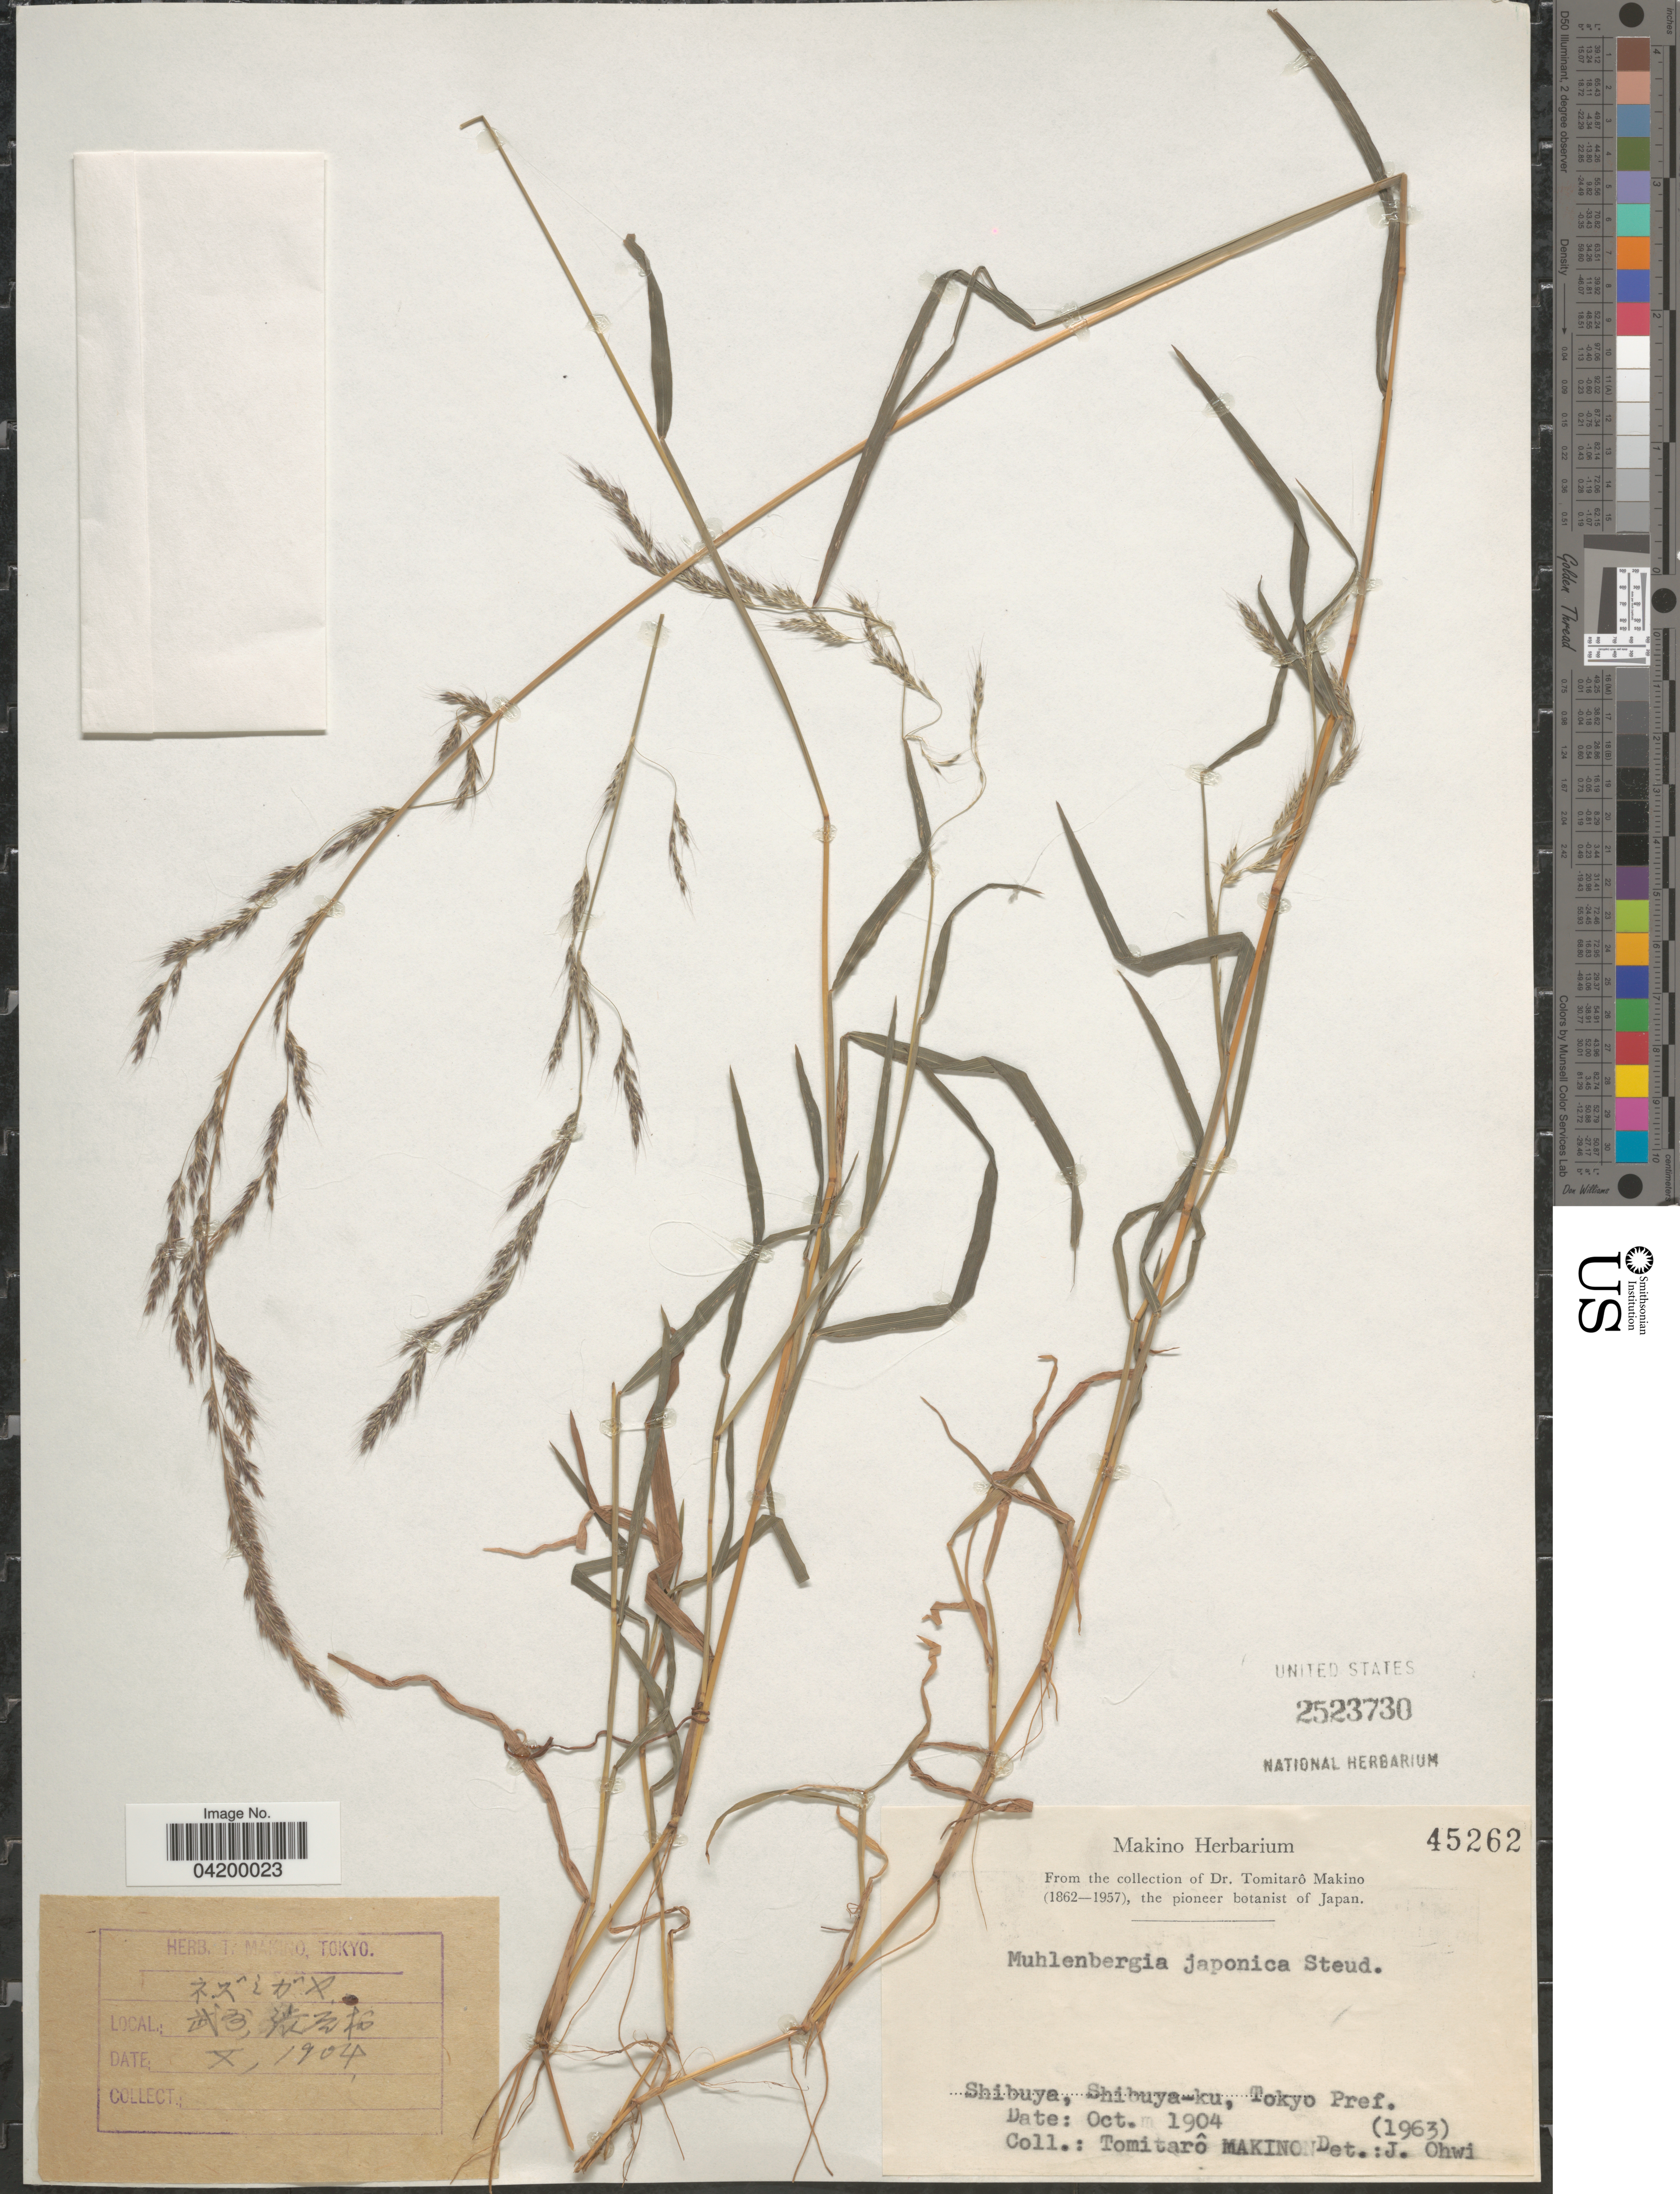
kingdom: Plantae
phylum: Tracheophyta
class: Liliopsida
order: Poales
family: Poaceae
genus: Muhlenbergia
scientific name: Muhlenbergia japonica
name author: Steud.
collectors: T. Makino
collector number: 45262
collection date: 1904-10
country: Japan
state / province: Tokyo, Federal City of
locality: Shibuya, Shibuya-ku, Tokyo Pref.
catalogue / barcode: US 2523730